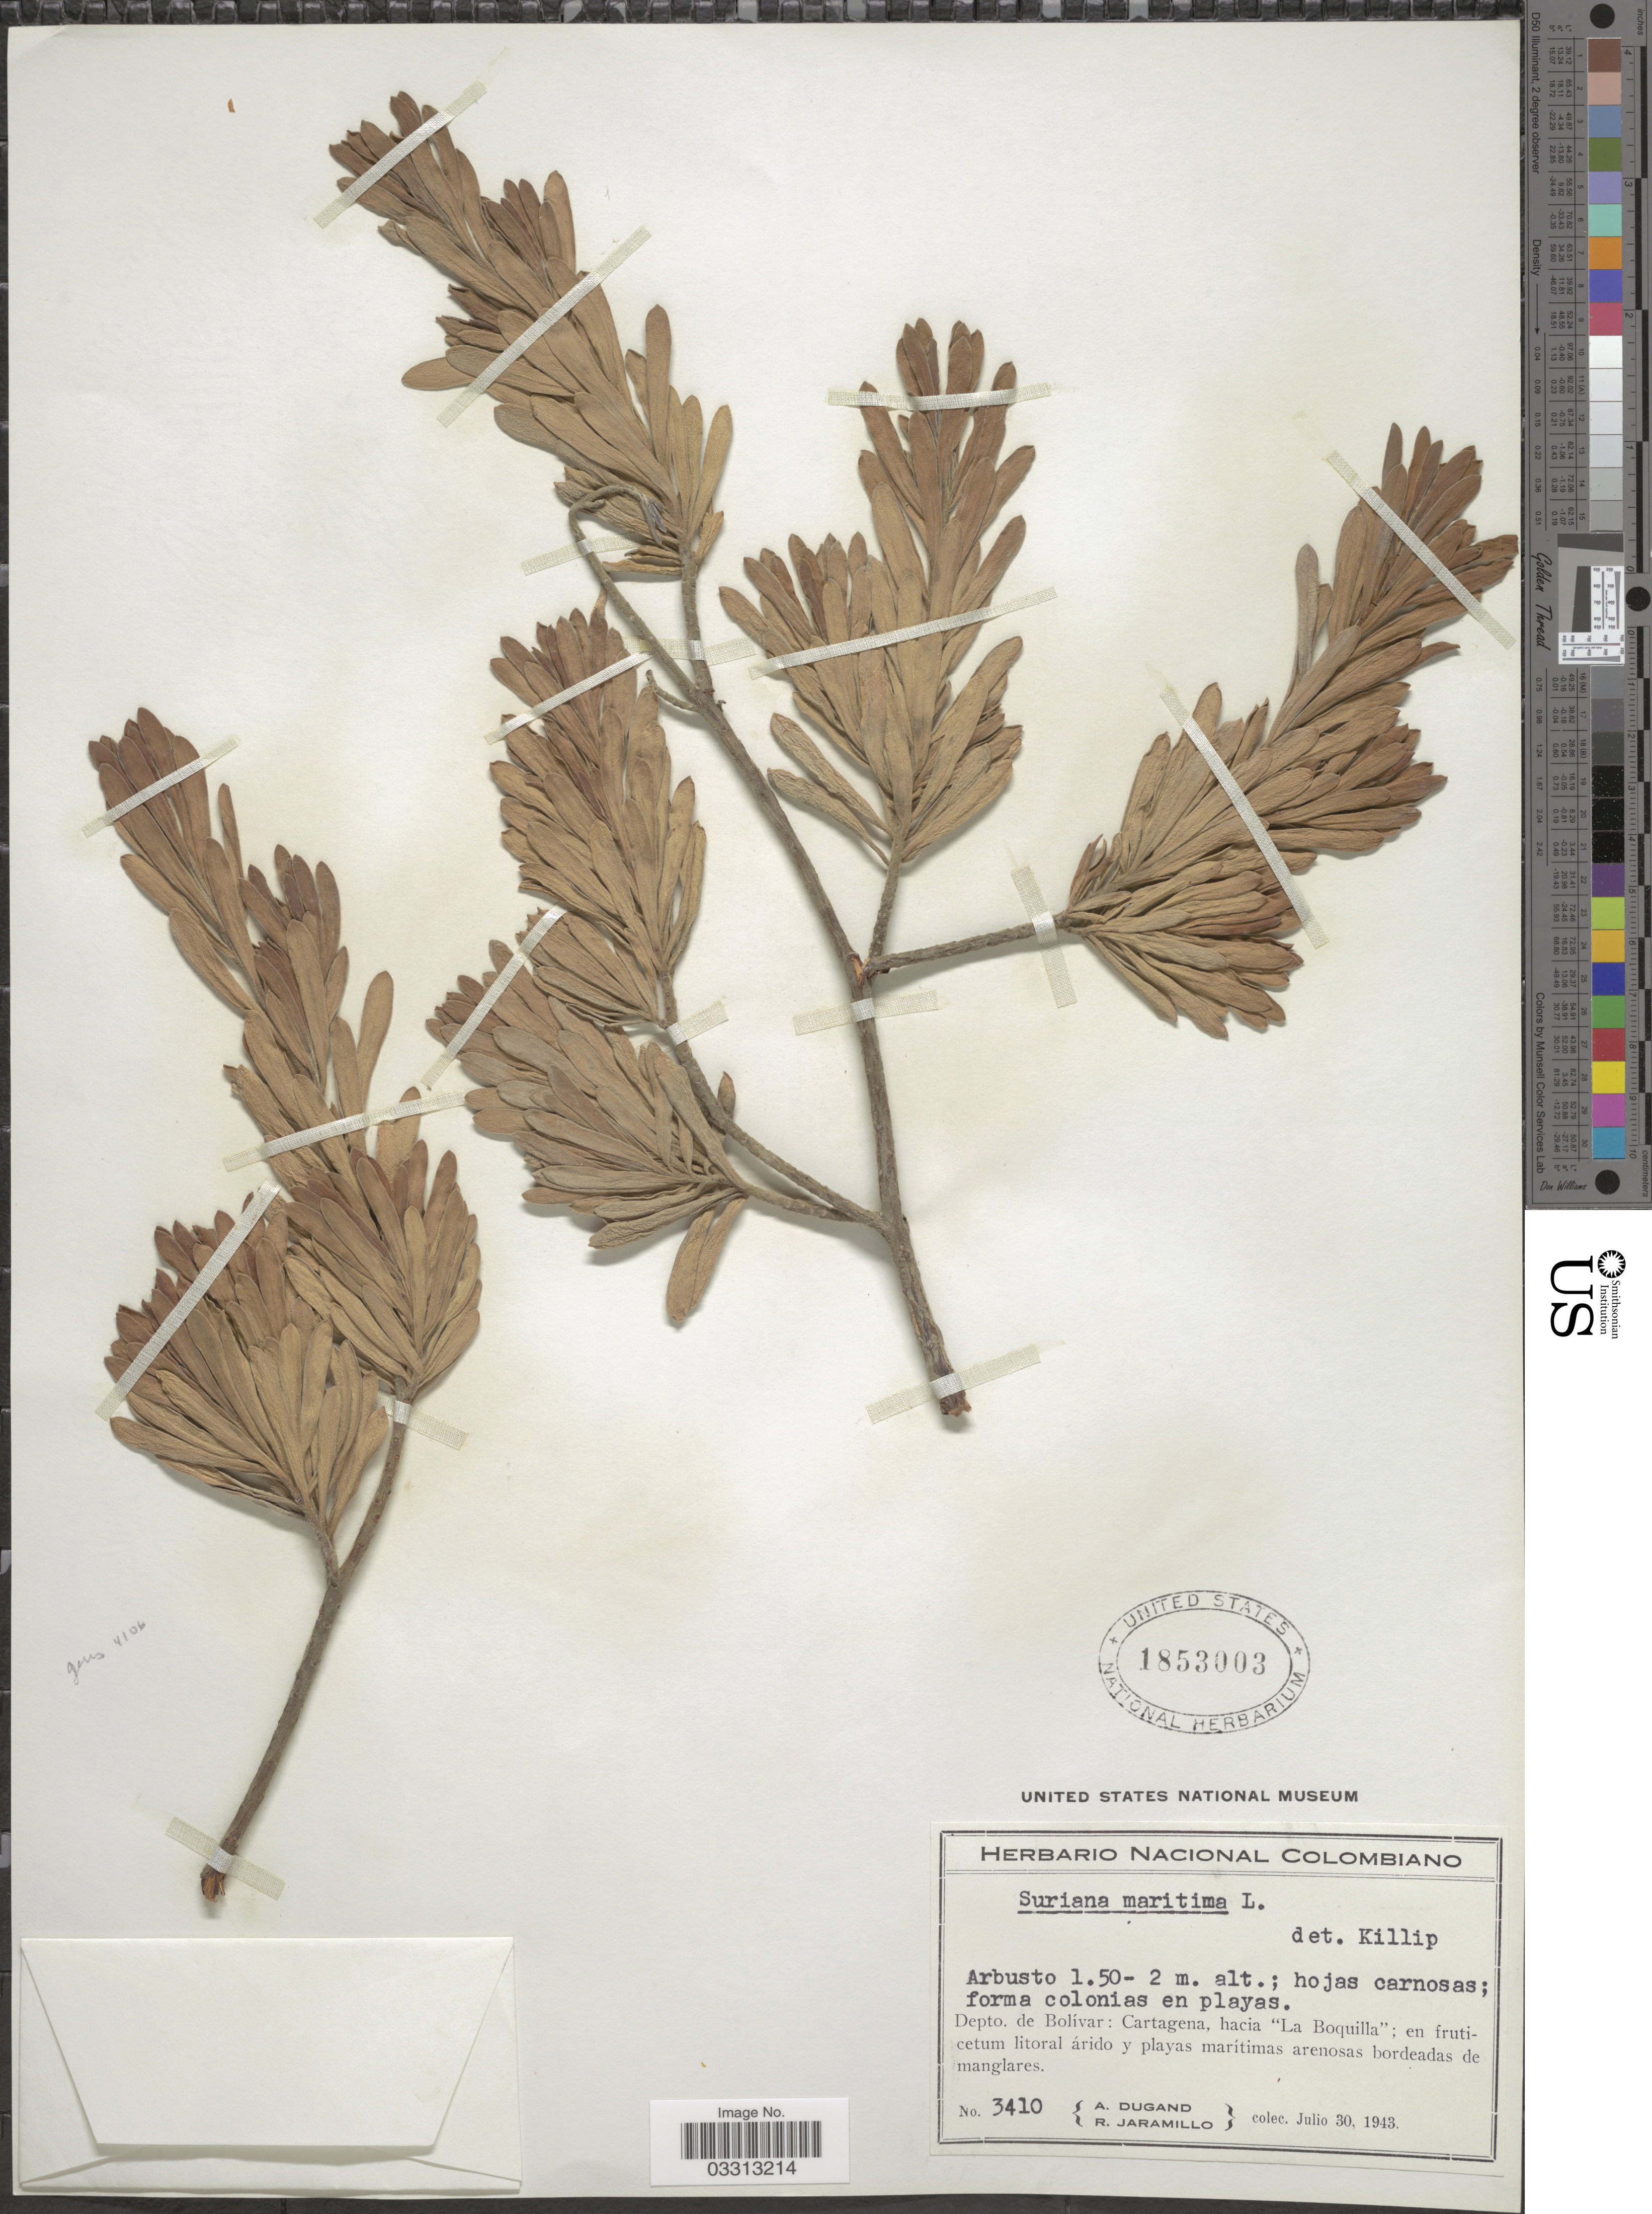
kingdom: Plantae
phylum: Tracheophyta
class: Magnoliopsida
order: Fabales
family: Surianaceae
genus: Suriana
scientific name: Suriana maritima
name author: L.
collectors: A. Dugand & R. Jaramillo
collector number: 3410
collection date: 1943-07-30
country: Colombia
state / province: Bolívar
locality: Depto. de Bolívar: Cartagena, hacia "La Boquilla".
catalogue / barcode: US 1853003